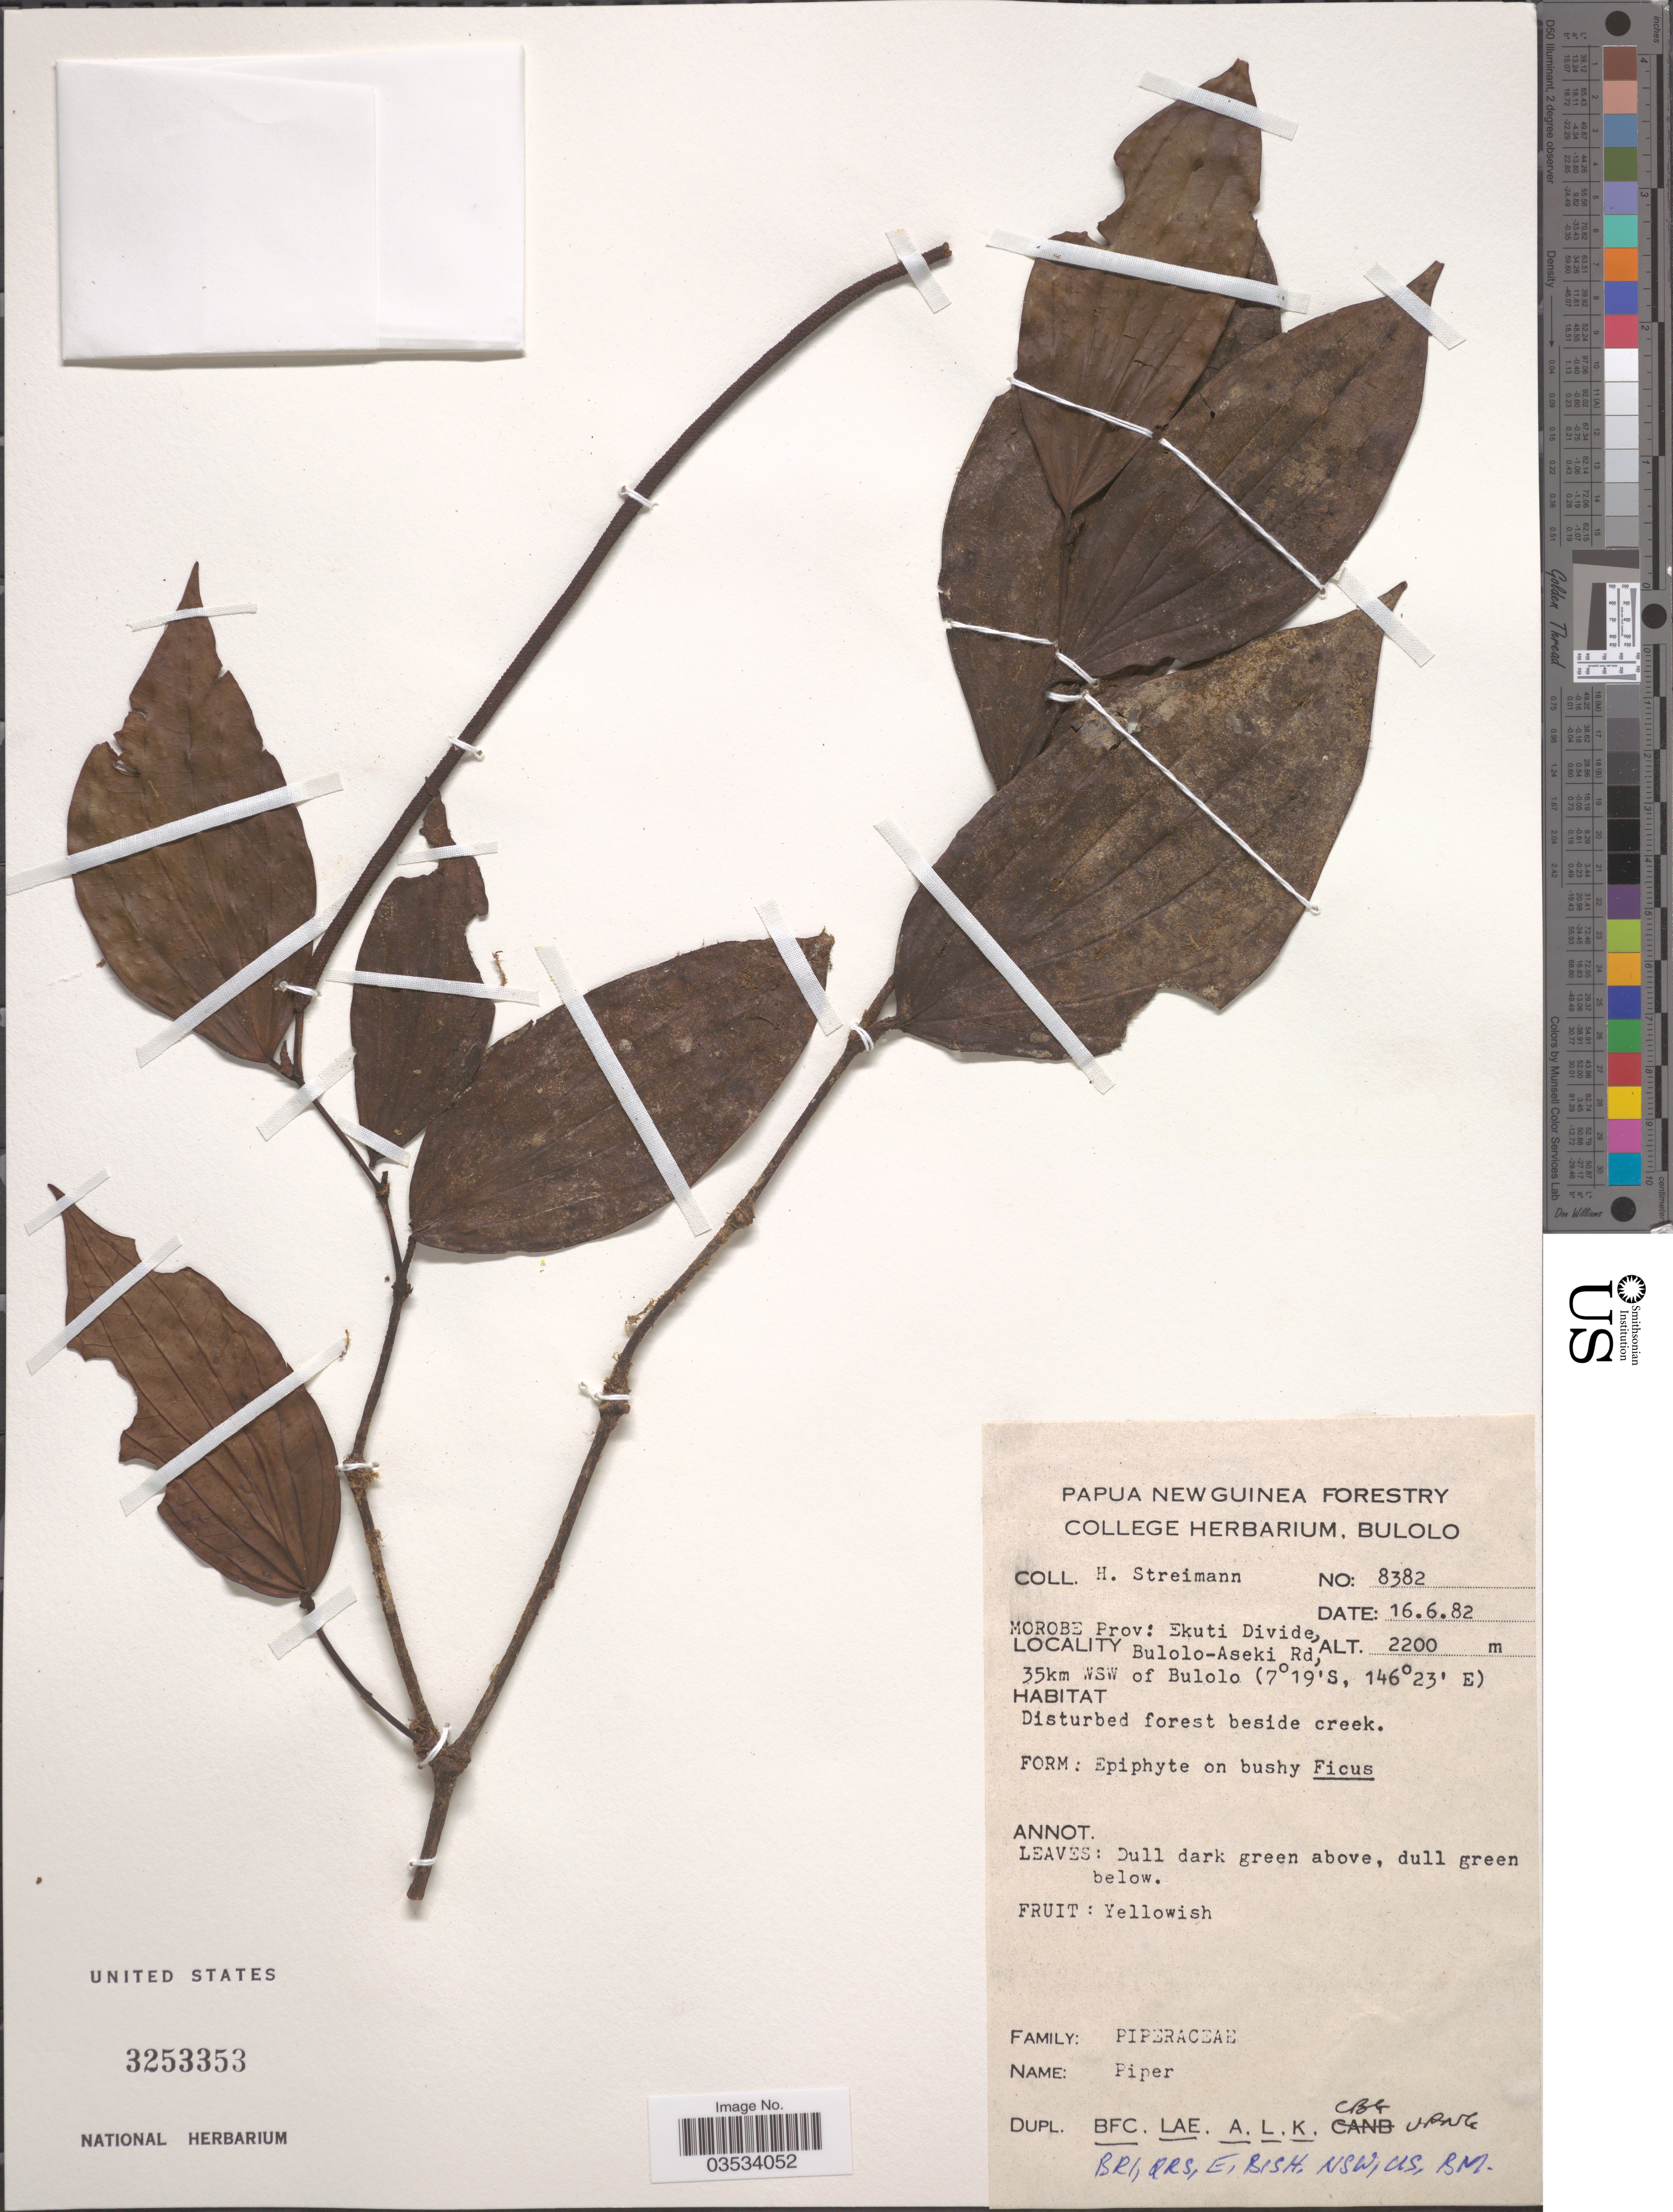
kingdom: Plantae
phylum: Tracheophyta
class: Magnoliopsida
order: Piperales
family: Piperaceae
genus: Piper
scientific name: Piper sp.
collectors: H. Streimann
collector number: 8382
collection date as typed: Transcribed d/m/y: 16/6/82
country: Papua New Guinea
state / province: Morobe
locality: Ekuti Divide, Bulolo-Aseki Rd, 35 km WSW of Bulolo.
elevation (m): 2200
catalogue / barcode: US 3253353